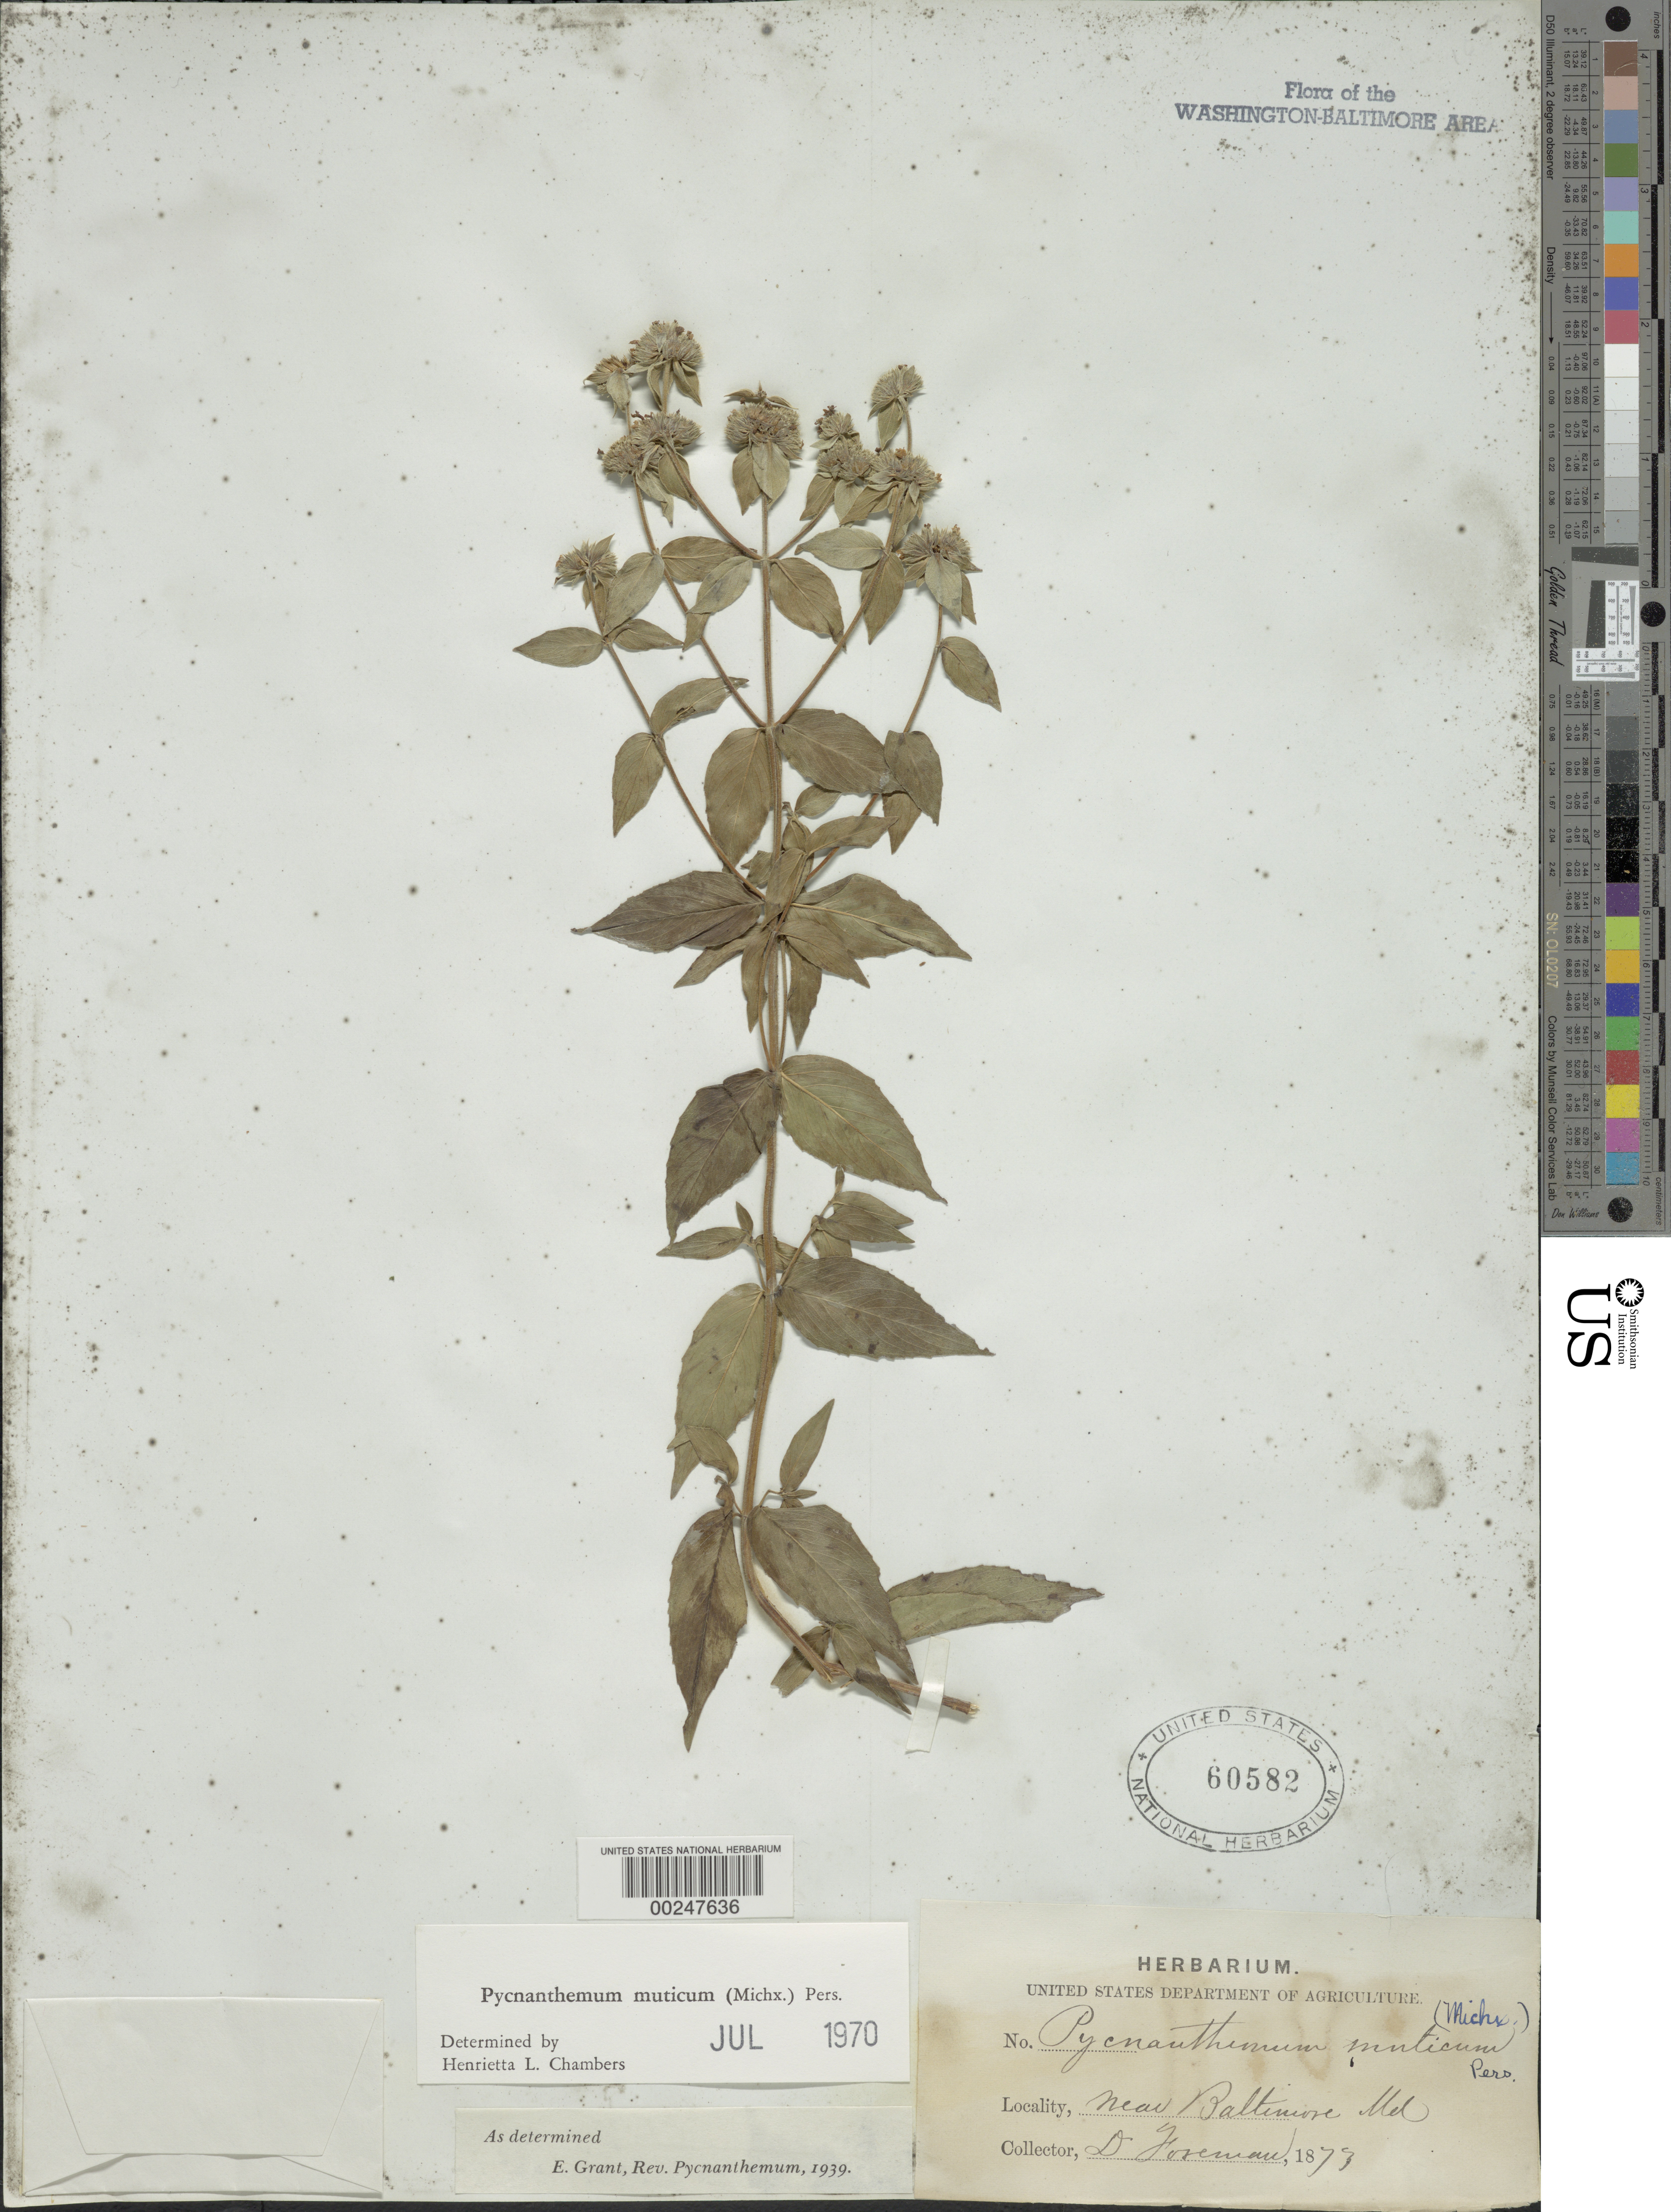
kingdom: Plantae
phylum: Tracheophyta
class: Magnoliopsida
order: Lamiales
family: Lamiaceae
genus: Pycnanthemum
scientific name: Pycnanthemum muticum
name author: (Michx.) Pers.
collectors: D. Foreman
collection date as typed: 1873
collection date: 1873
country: United States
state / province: Maryland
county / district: Baltimore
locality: Near Baltimore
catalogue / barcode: US 60582